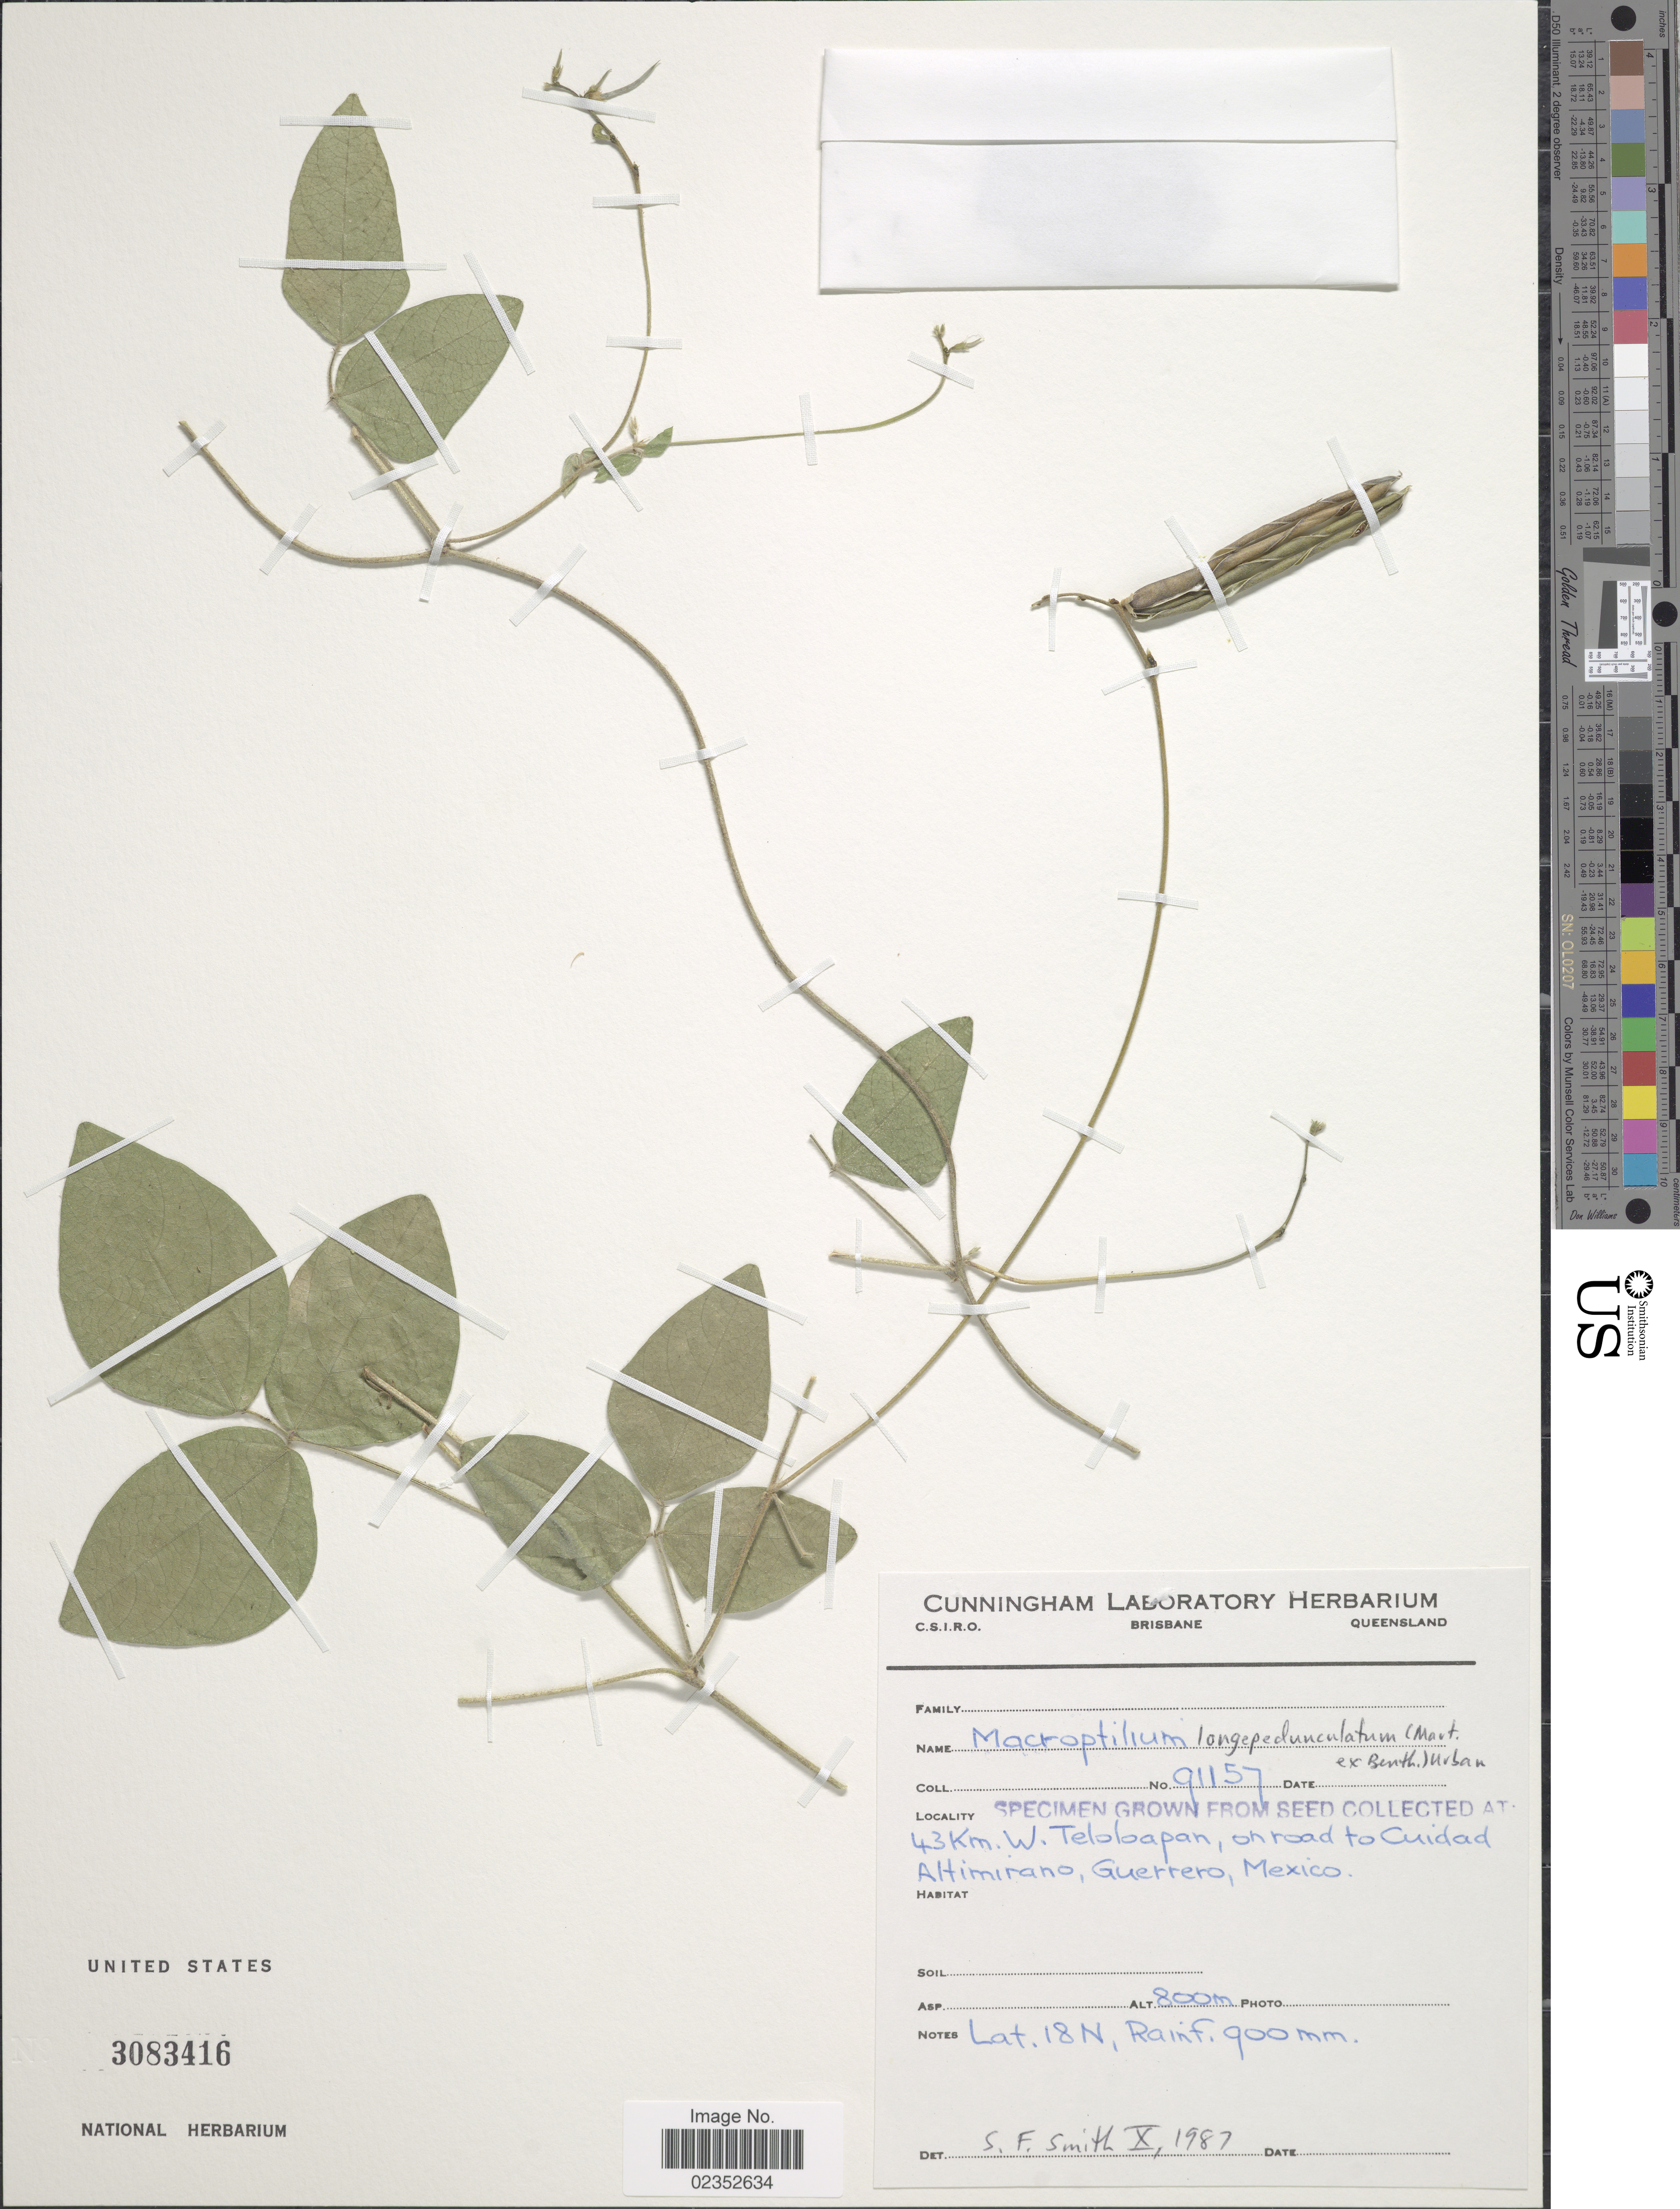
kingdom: Plantae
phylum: Tracheophyta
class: Magnoliopsida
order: Fabales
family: Fabaceae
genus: Macroptilium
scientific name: Macroptilium longepedunculatum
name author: (Benth.) Urb.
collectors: Ex Herb. Cunningham Laboratory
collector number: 91157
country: Mexico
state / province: Guerrero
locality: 43 km. W. Teloloapan, on road to Cuidad Altimirano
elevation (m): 800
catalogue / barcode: US 3083416